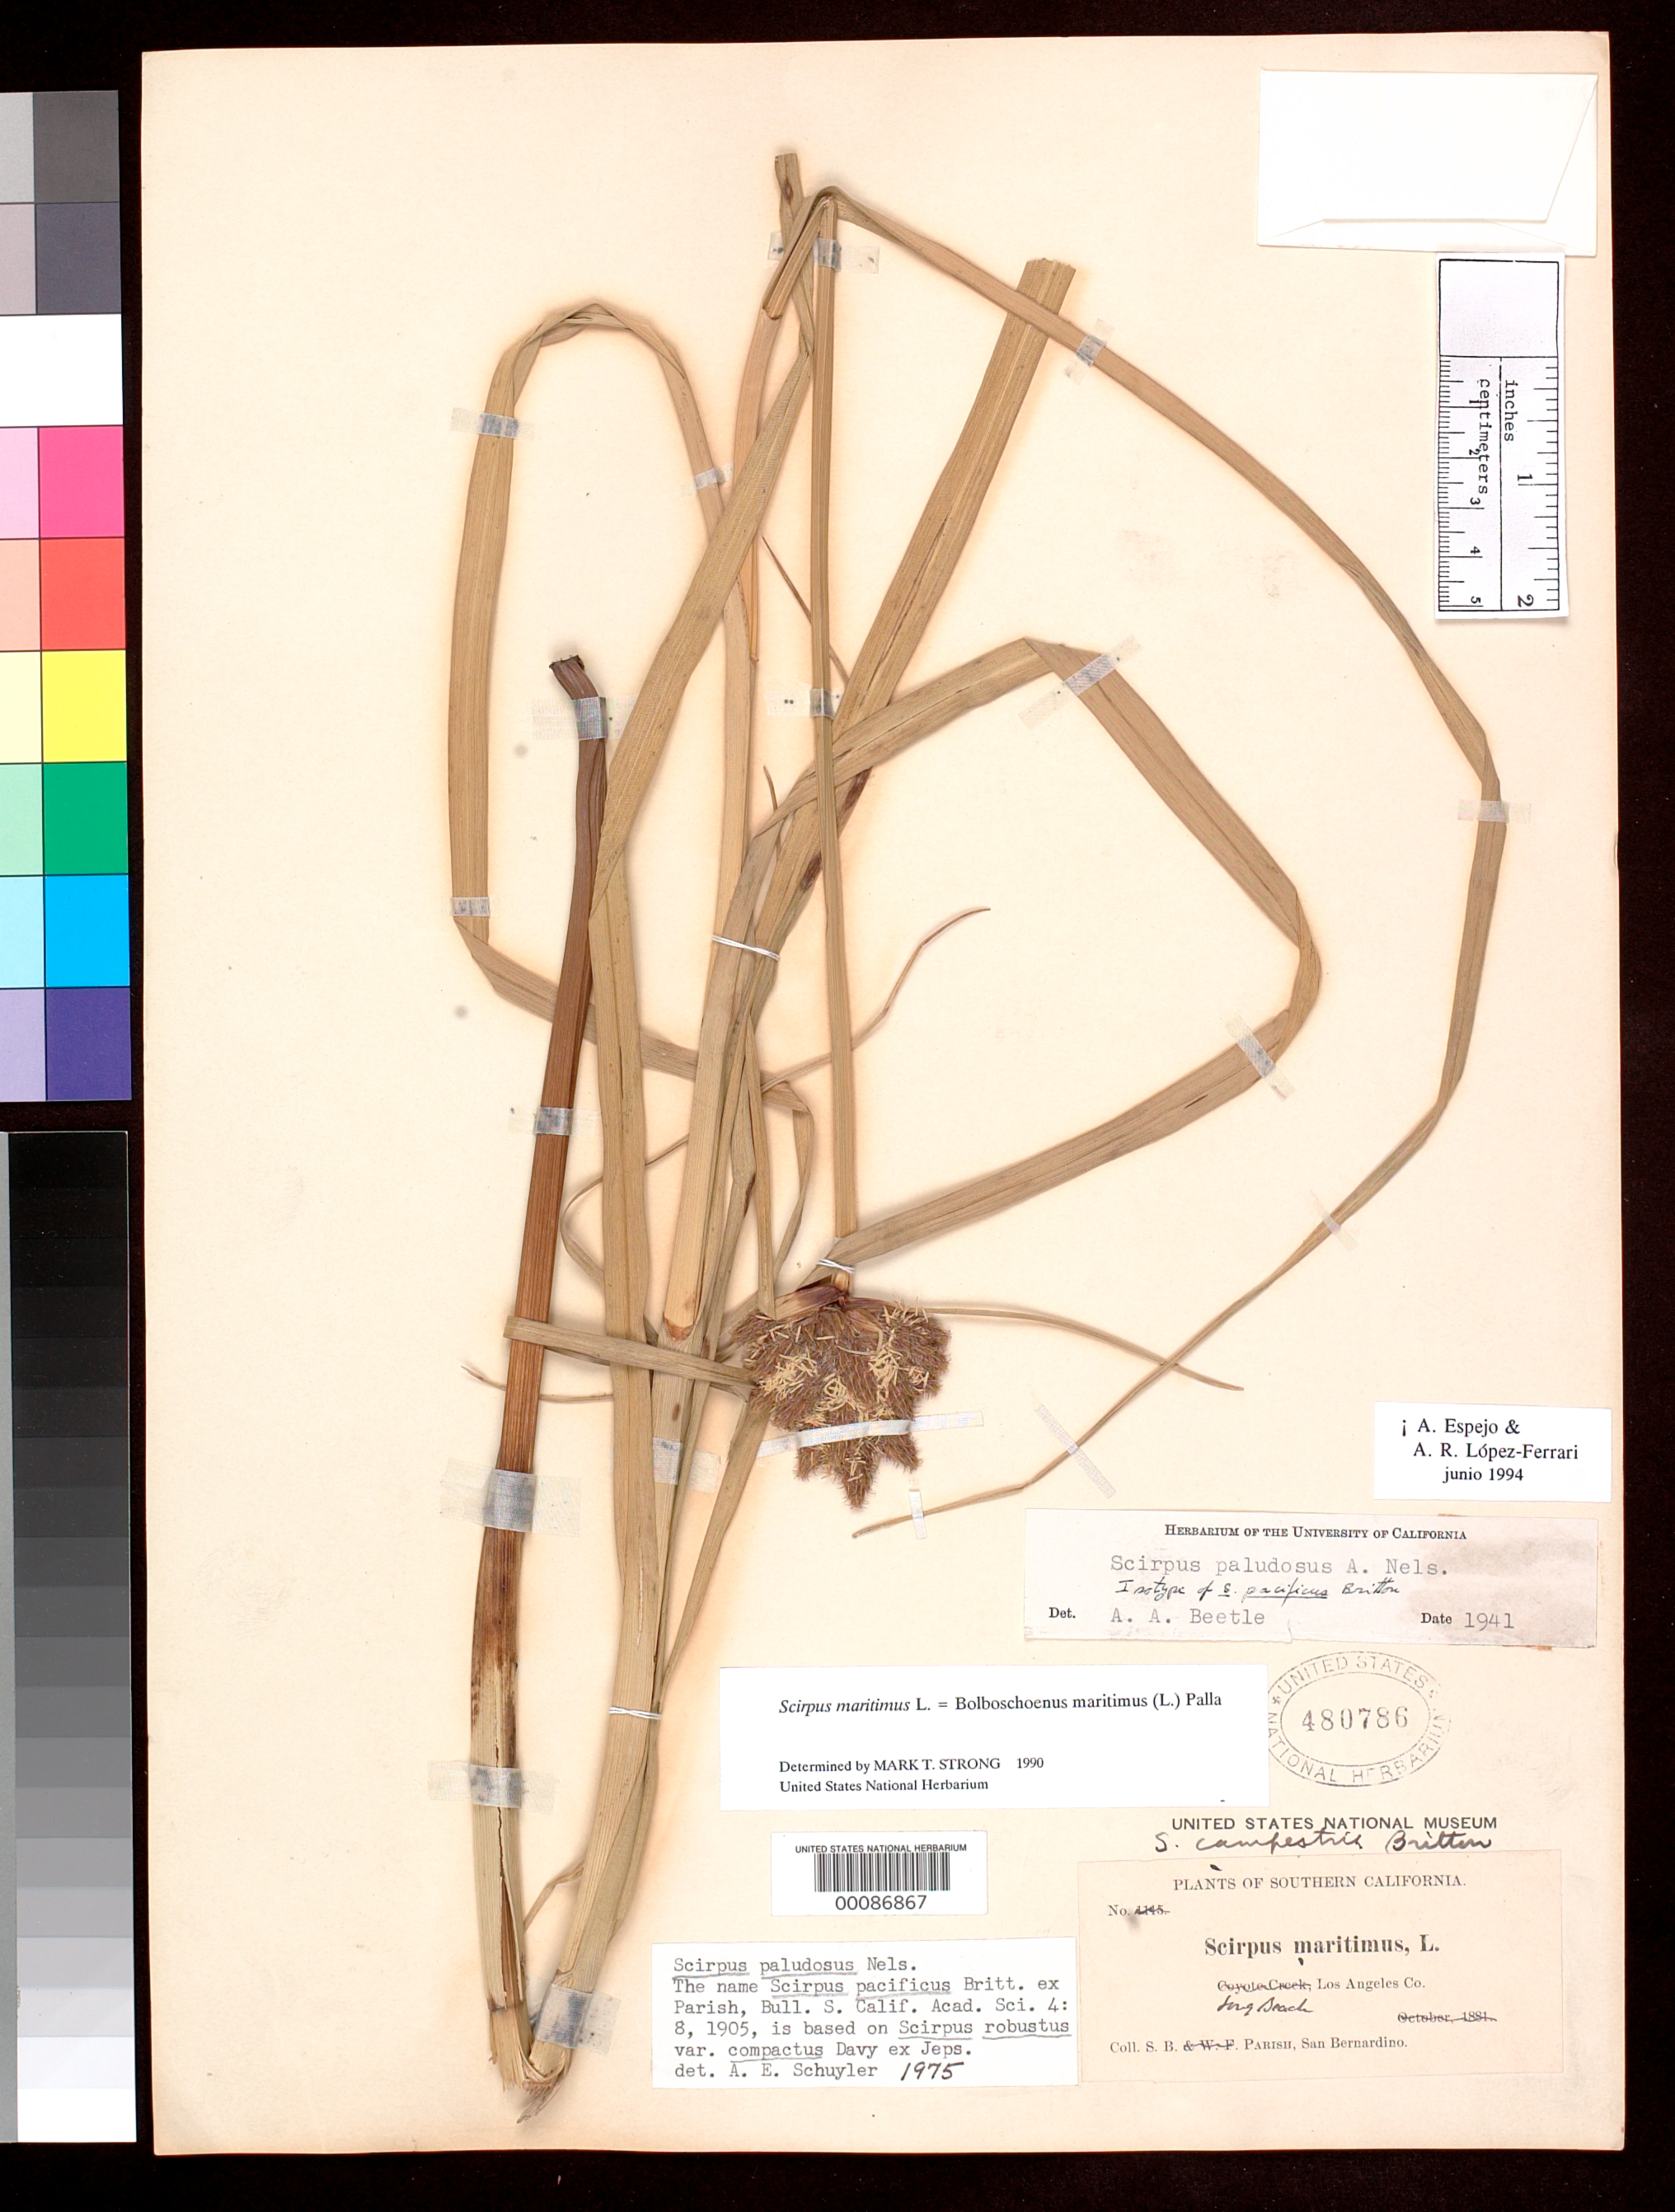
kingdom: Plantae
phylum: Tracheophyta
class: Liliopsida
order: Poales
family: Cyperaceae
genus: Scirpus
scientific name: Scirpus pacificus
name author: Britton ex Parish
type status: Syntype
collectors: S. B. Parish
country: United States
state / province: California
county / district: Los Angeles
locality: Long Beach.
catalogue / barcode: US 480786